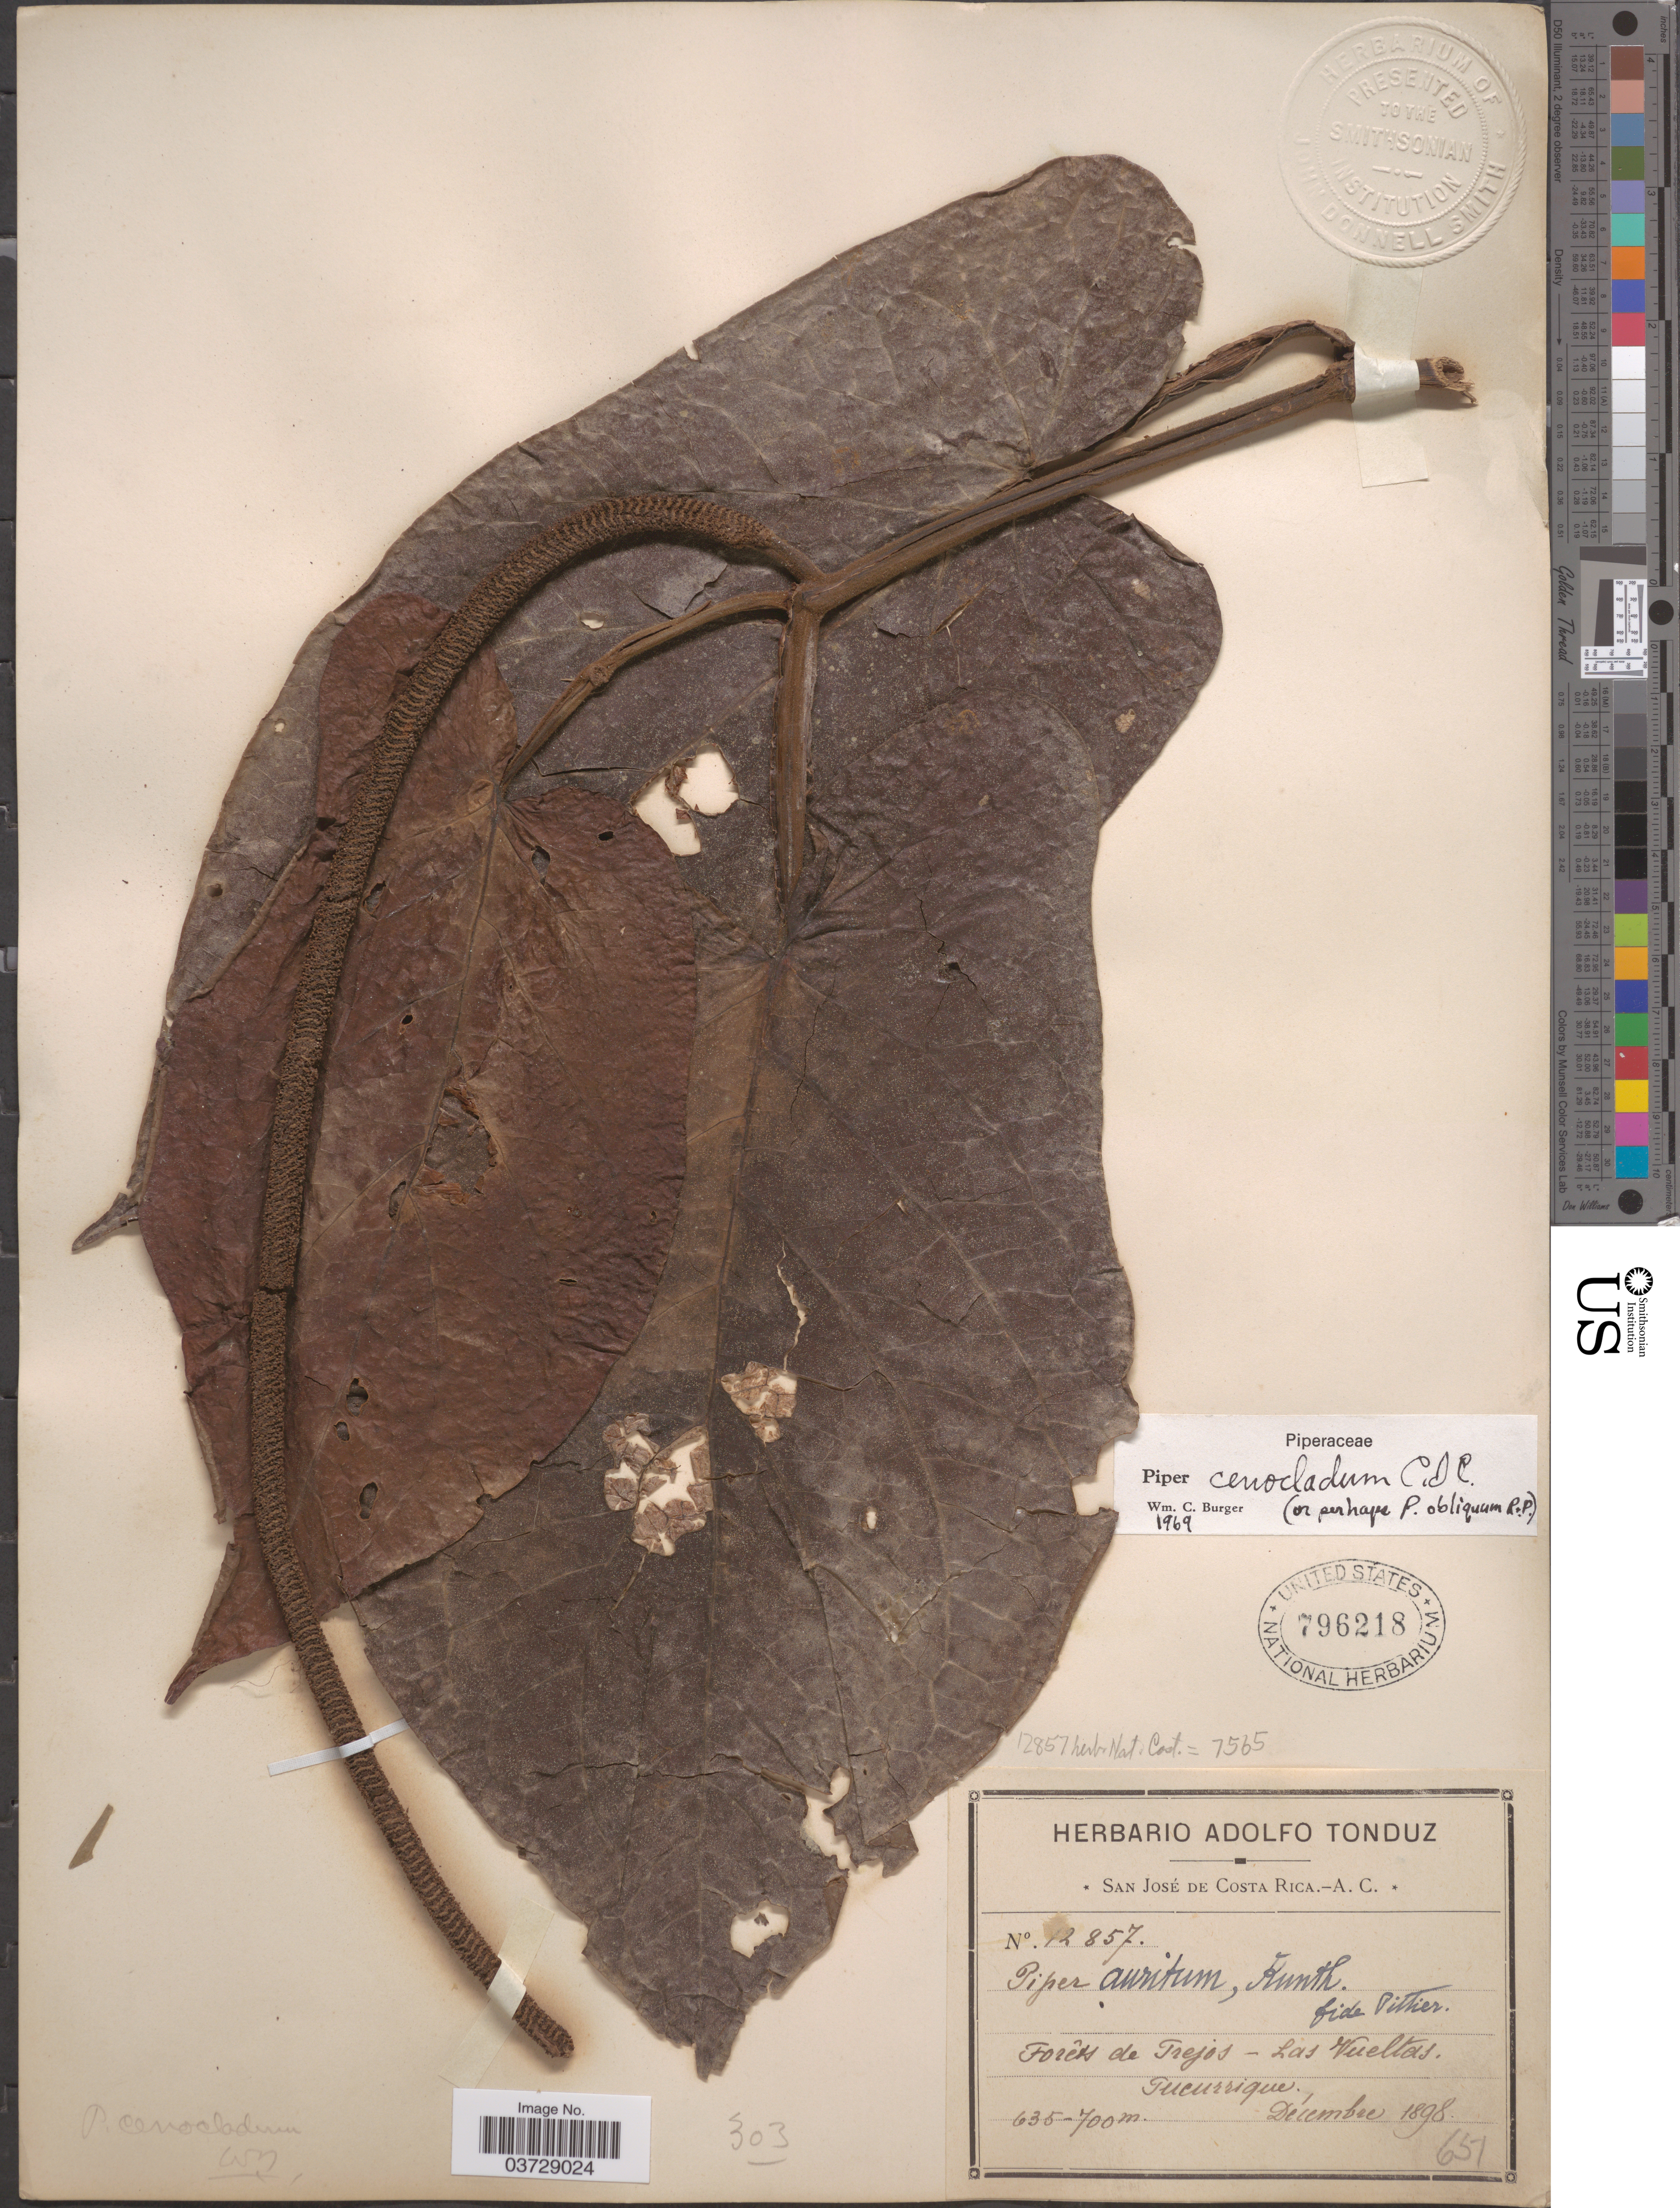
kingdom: Plantae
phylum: Tracheophyta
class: Magnoliopsida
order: Piperales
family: Piperaceae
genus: Piper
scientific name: Piper cenocladum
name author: C. DC. in Pittier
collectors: ex Herb. Adolfo Tonduz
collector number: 12857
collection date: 1898-12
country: Costa Rica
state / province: San José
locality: Forêts de Trejos- Las Vueltas. Tucurrique.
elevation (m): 635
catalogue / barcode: US 796218